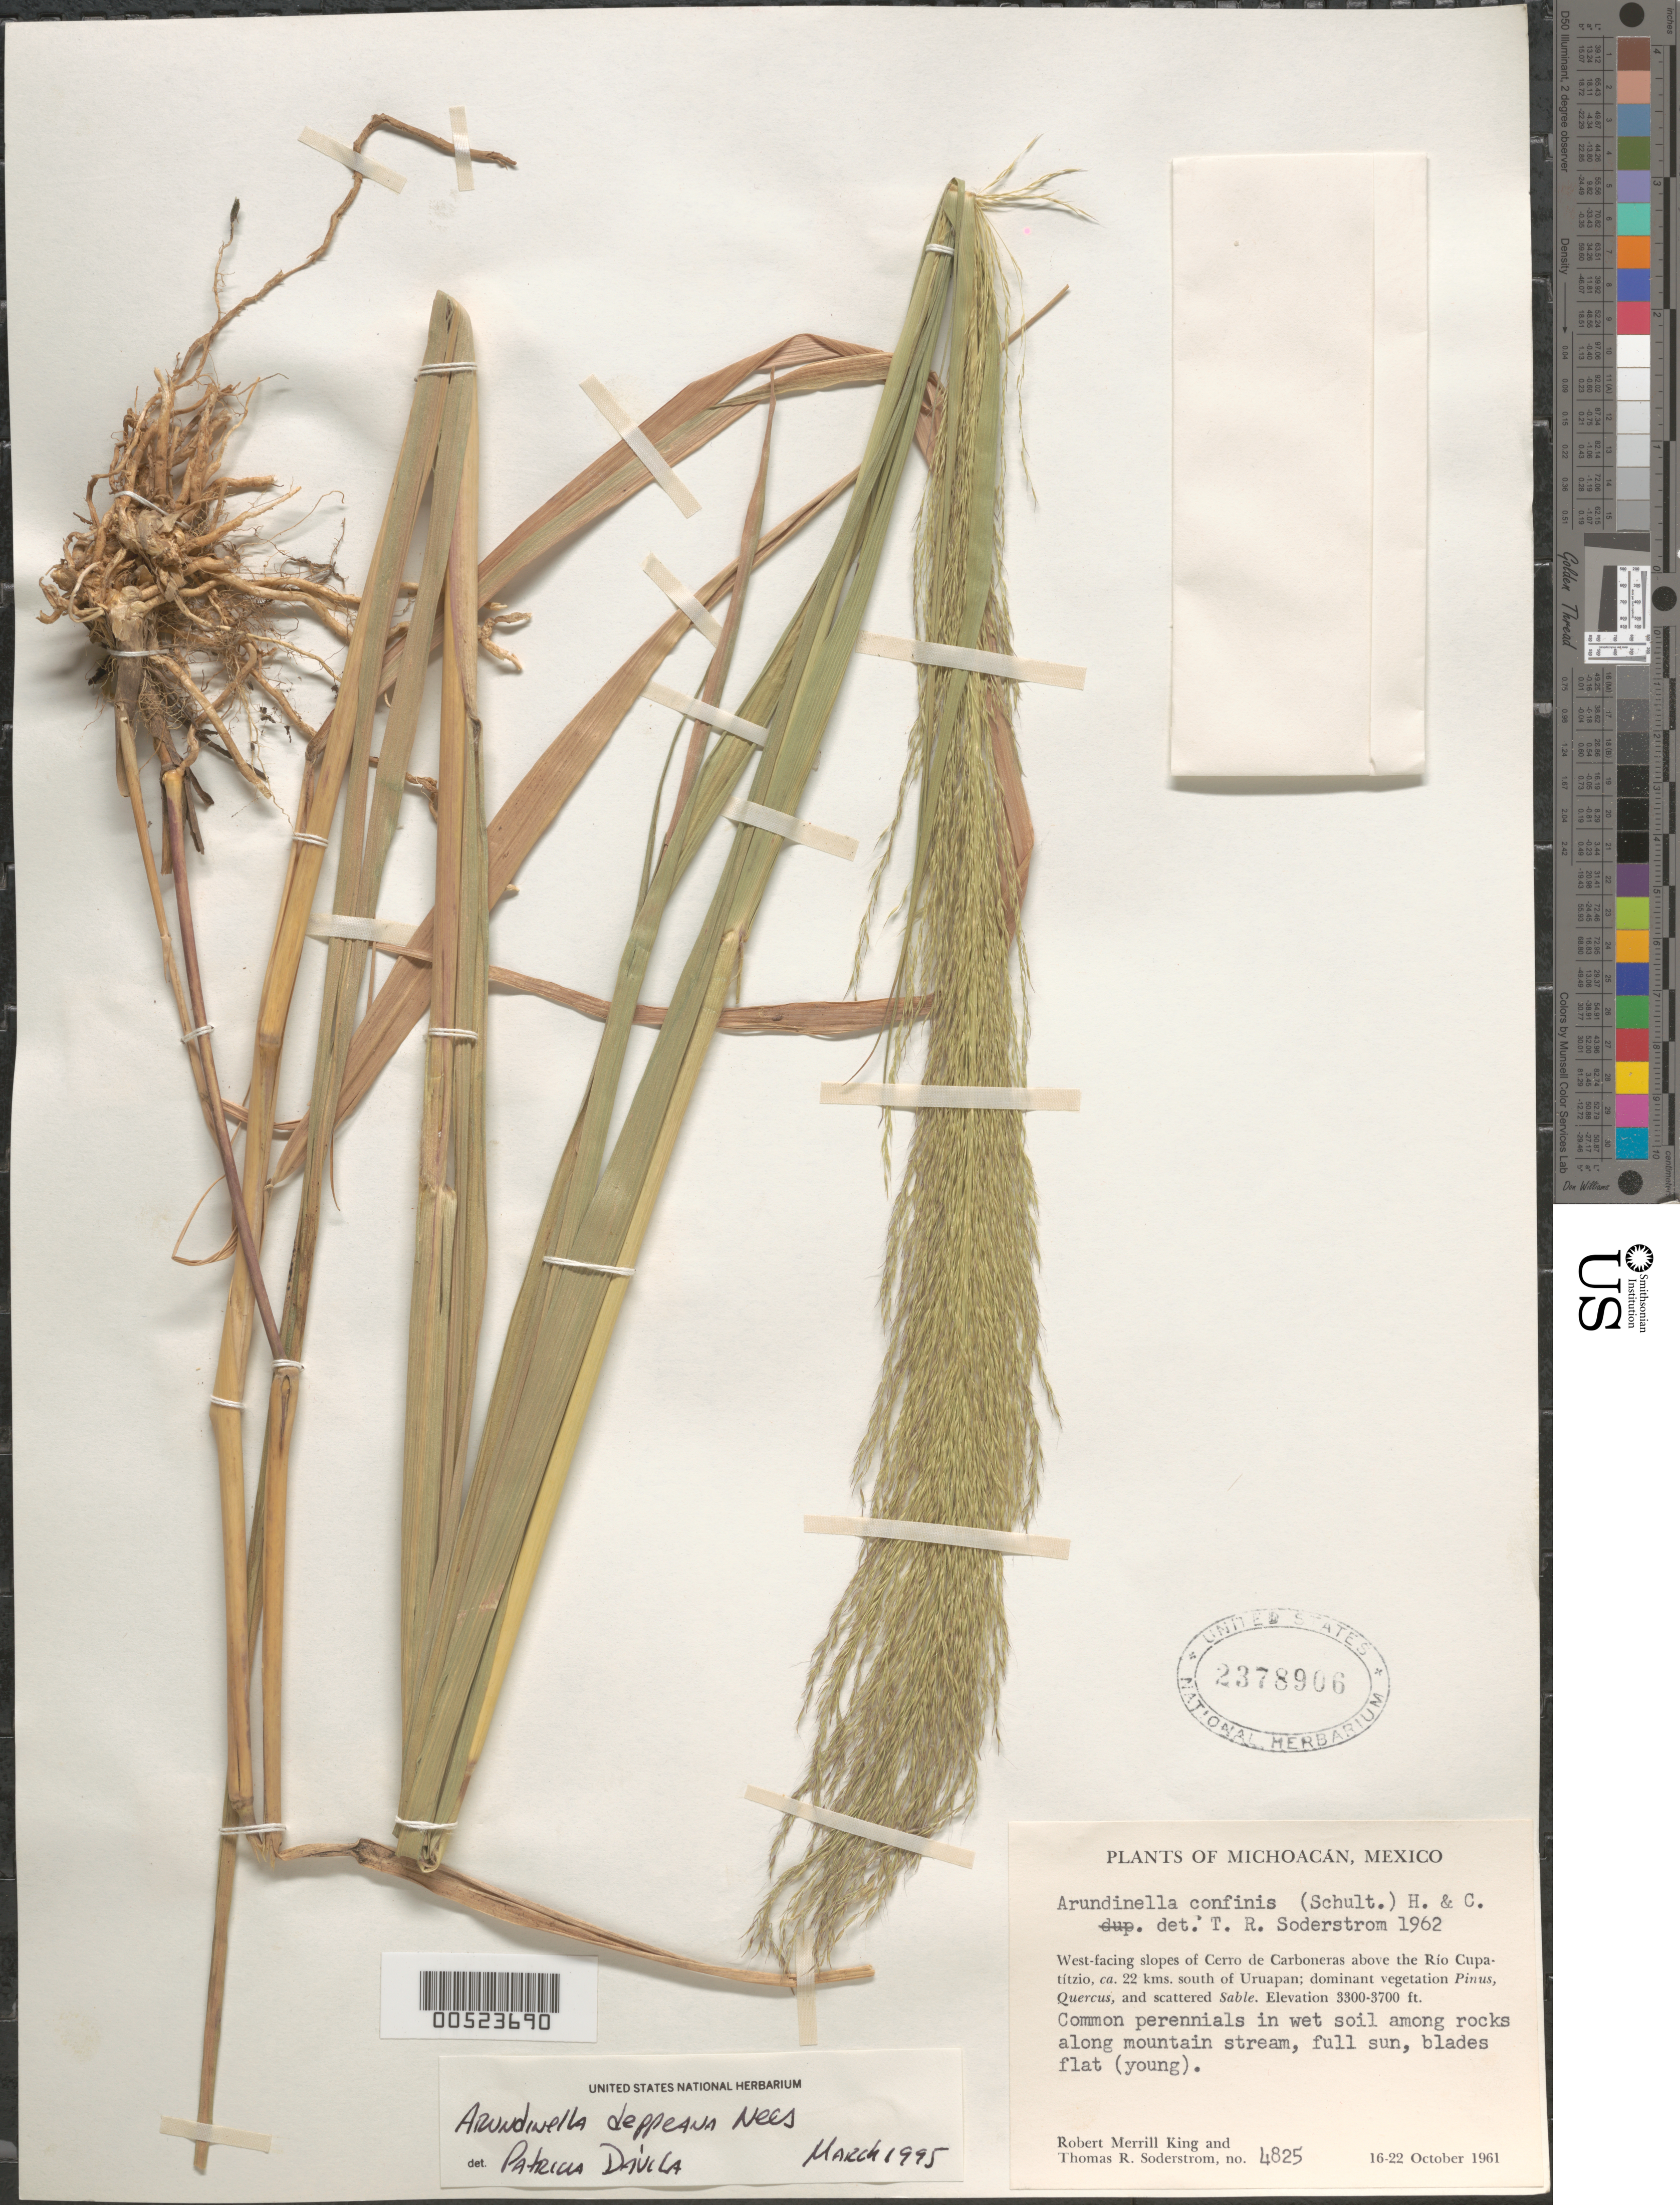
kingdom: Plantae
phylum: Tracheophyta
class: Liliopsida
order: Poales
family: Poaceae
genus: Arundinella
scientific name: Arundinella hispida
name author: (Humb. & Bonpl. ex Willd.) Kuntze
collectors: R. M. King & T. R. Soderstrom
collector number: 4825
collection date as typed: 16 Oct 1961 to 22 Oct 1961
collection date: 1961-10-16/1961-10-22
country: Mexico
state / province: Michoacán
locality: W-facing slopes of Cerro de Carboneras above the Río Cupatítzio, ca 22 km S of Uruapan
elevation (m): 1006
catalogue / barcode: US 2378906